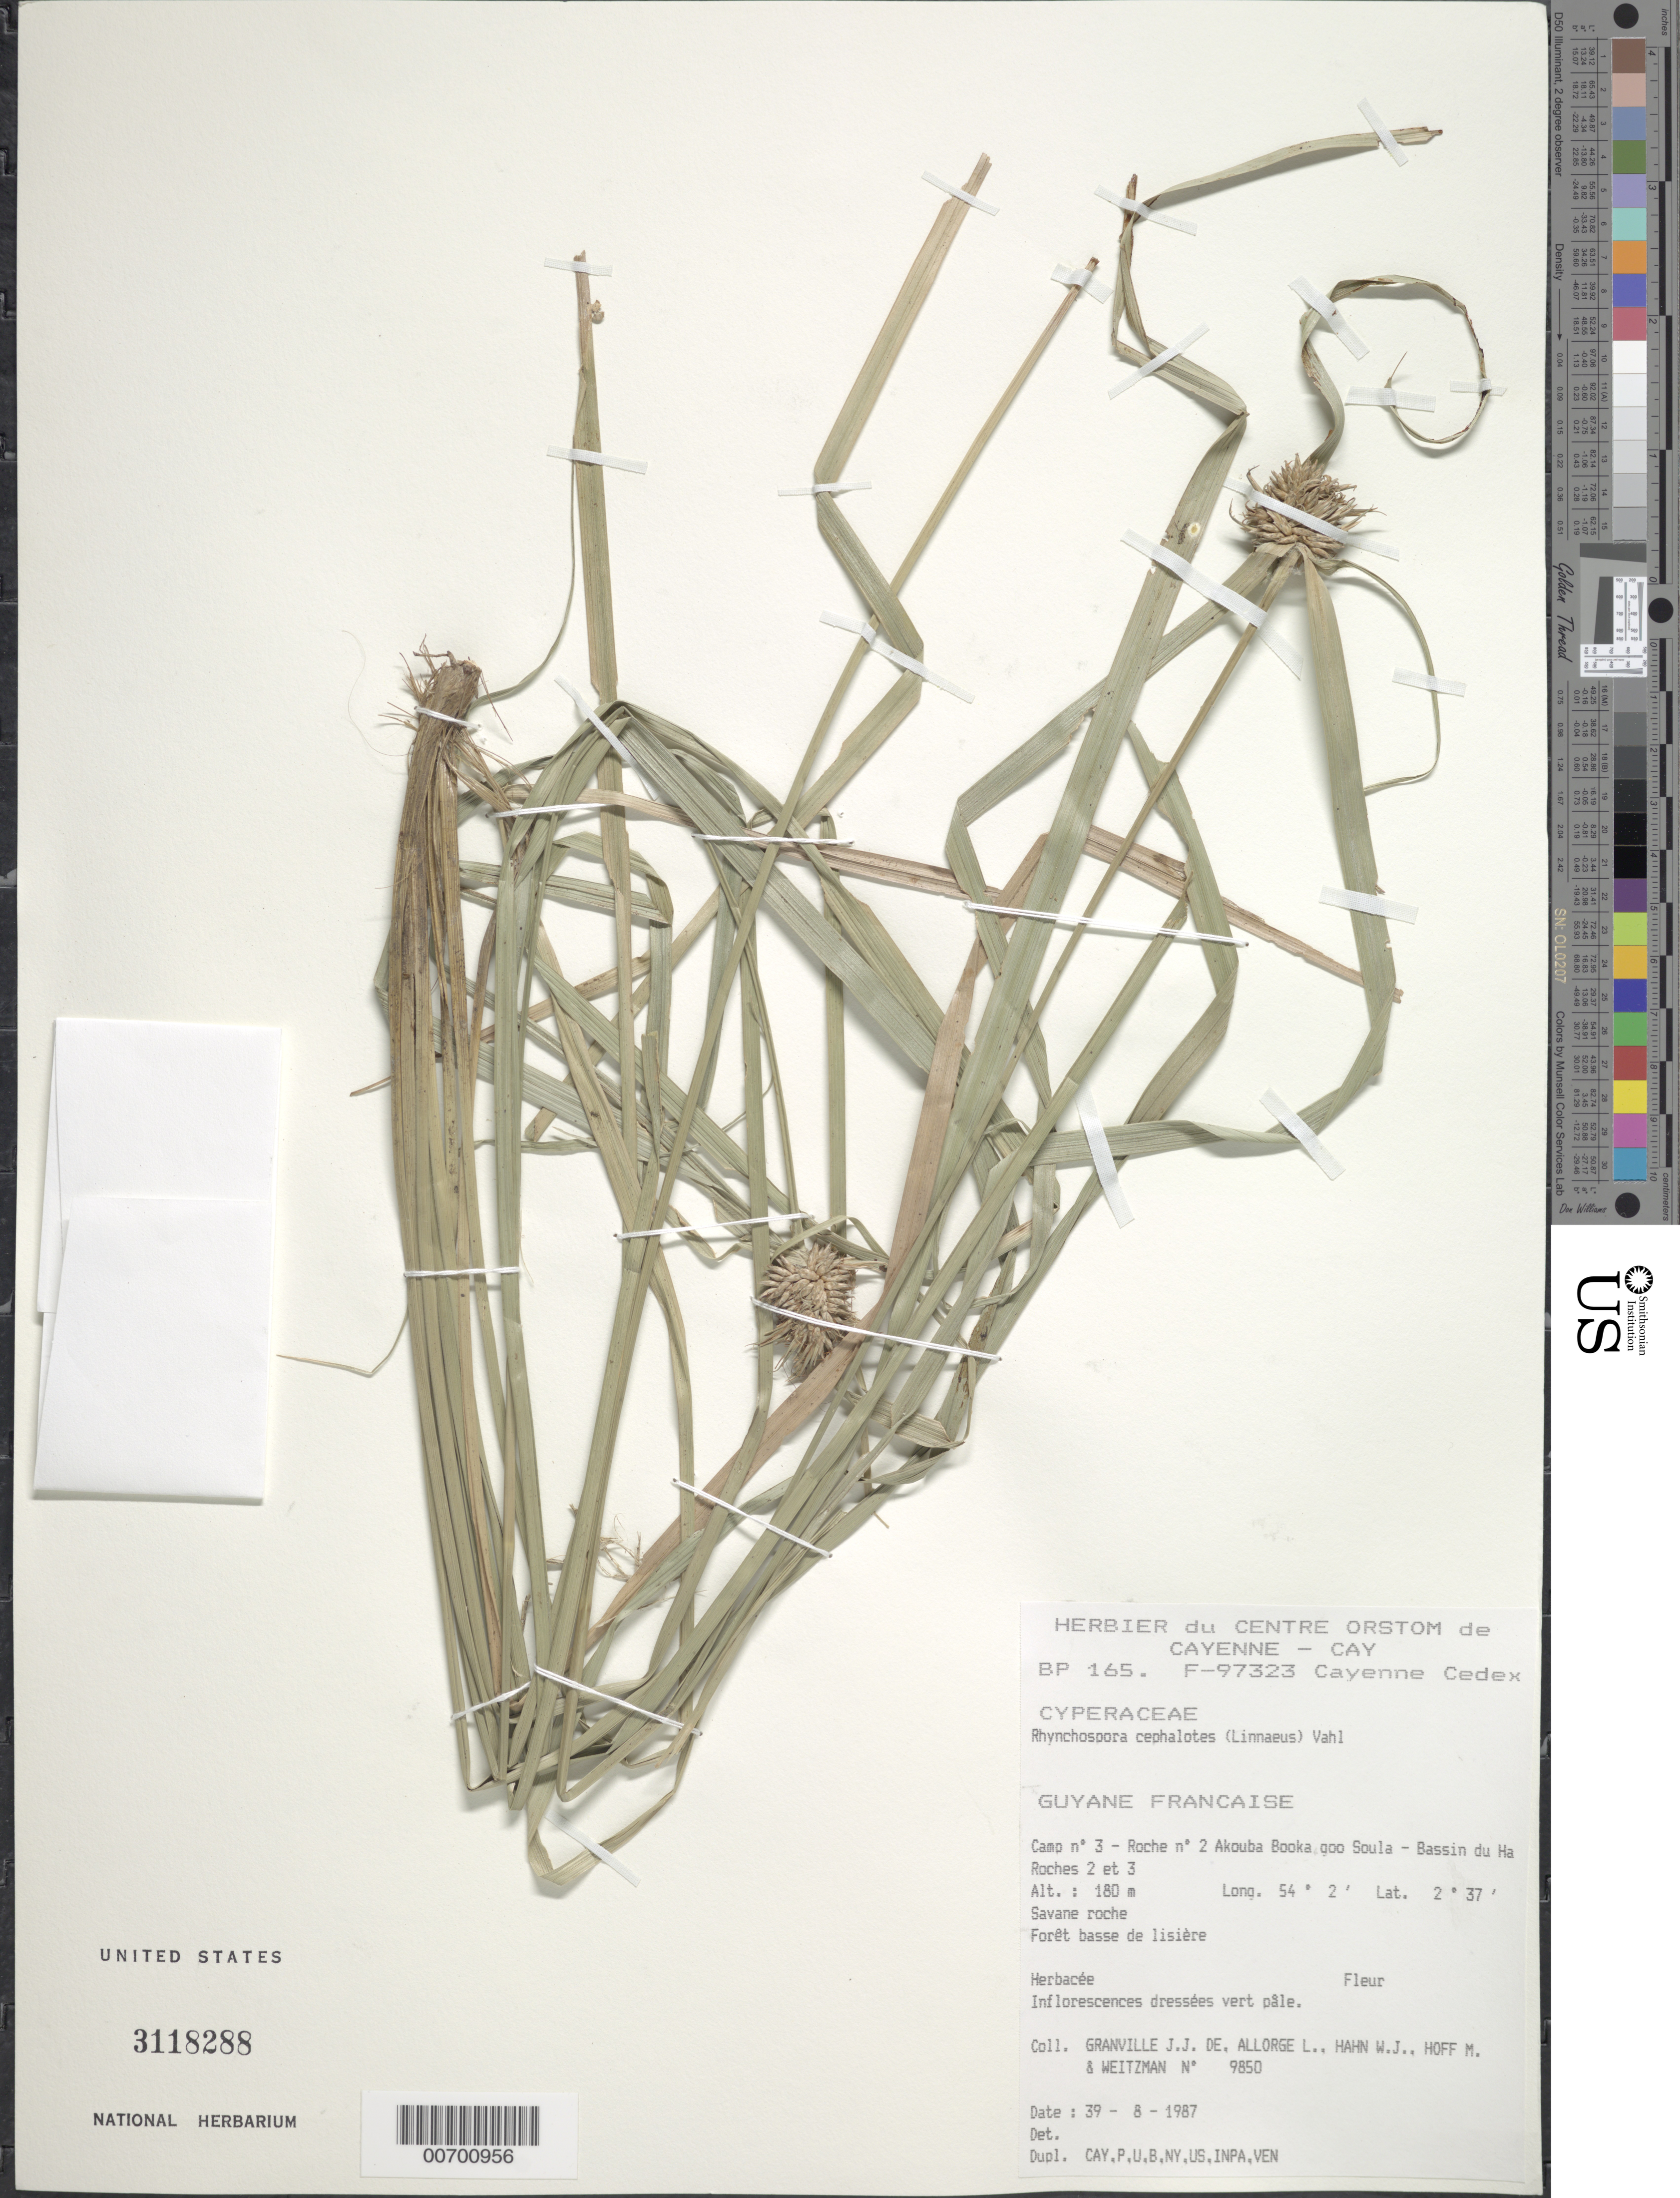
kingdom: Plantae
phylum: Tracheophyta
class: Liliopsida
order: Poales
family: Cyperaceae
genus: Rhynchospora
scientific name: Rhynchospora cephalotes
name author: (L.) Vahl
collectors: J.-J. de Granville, L. Allorge, W. J. Hahn, M. Hoff & A. L. Weitzman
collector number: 9850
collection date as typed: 29-Aug-87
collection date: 1987-08-29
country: French Guiana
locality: Akouba Booka goo Soula, Camp #3, Roche no. 2, Bassin du Haut-Marouini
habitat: Savane roche.Forêt basse de lisière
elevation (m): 180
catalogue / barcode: US 3118288